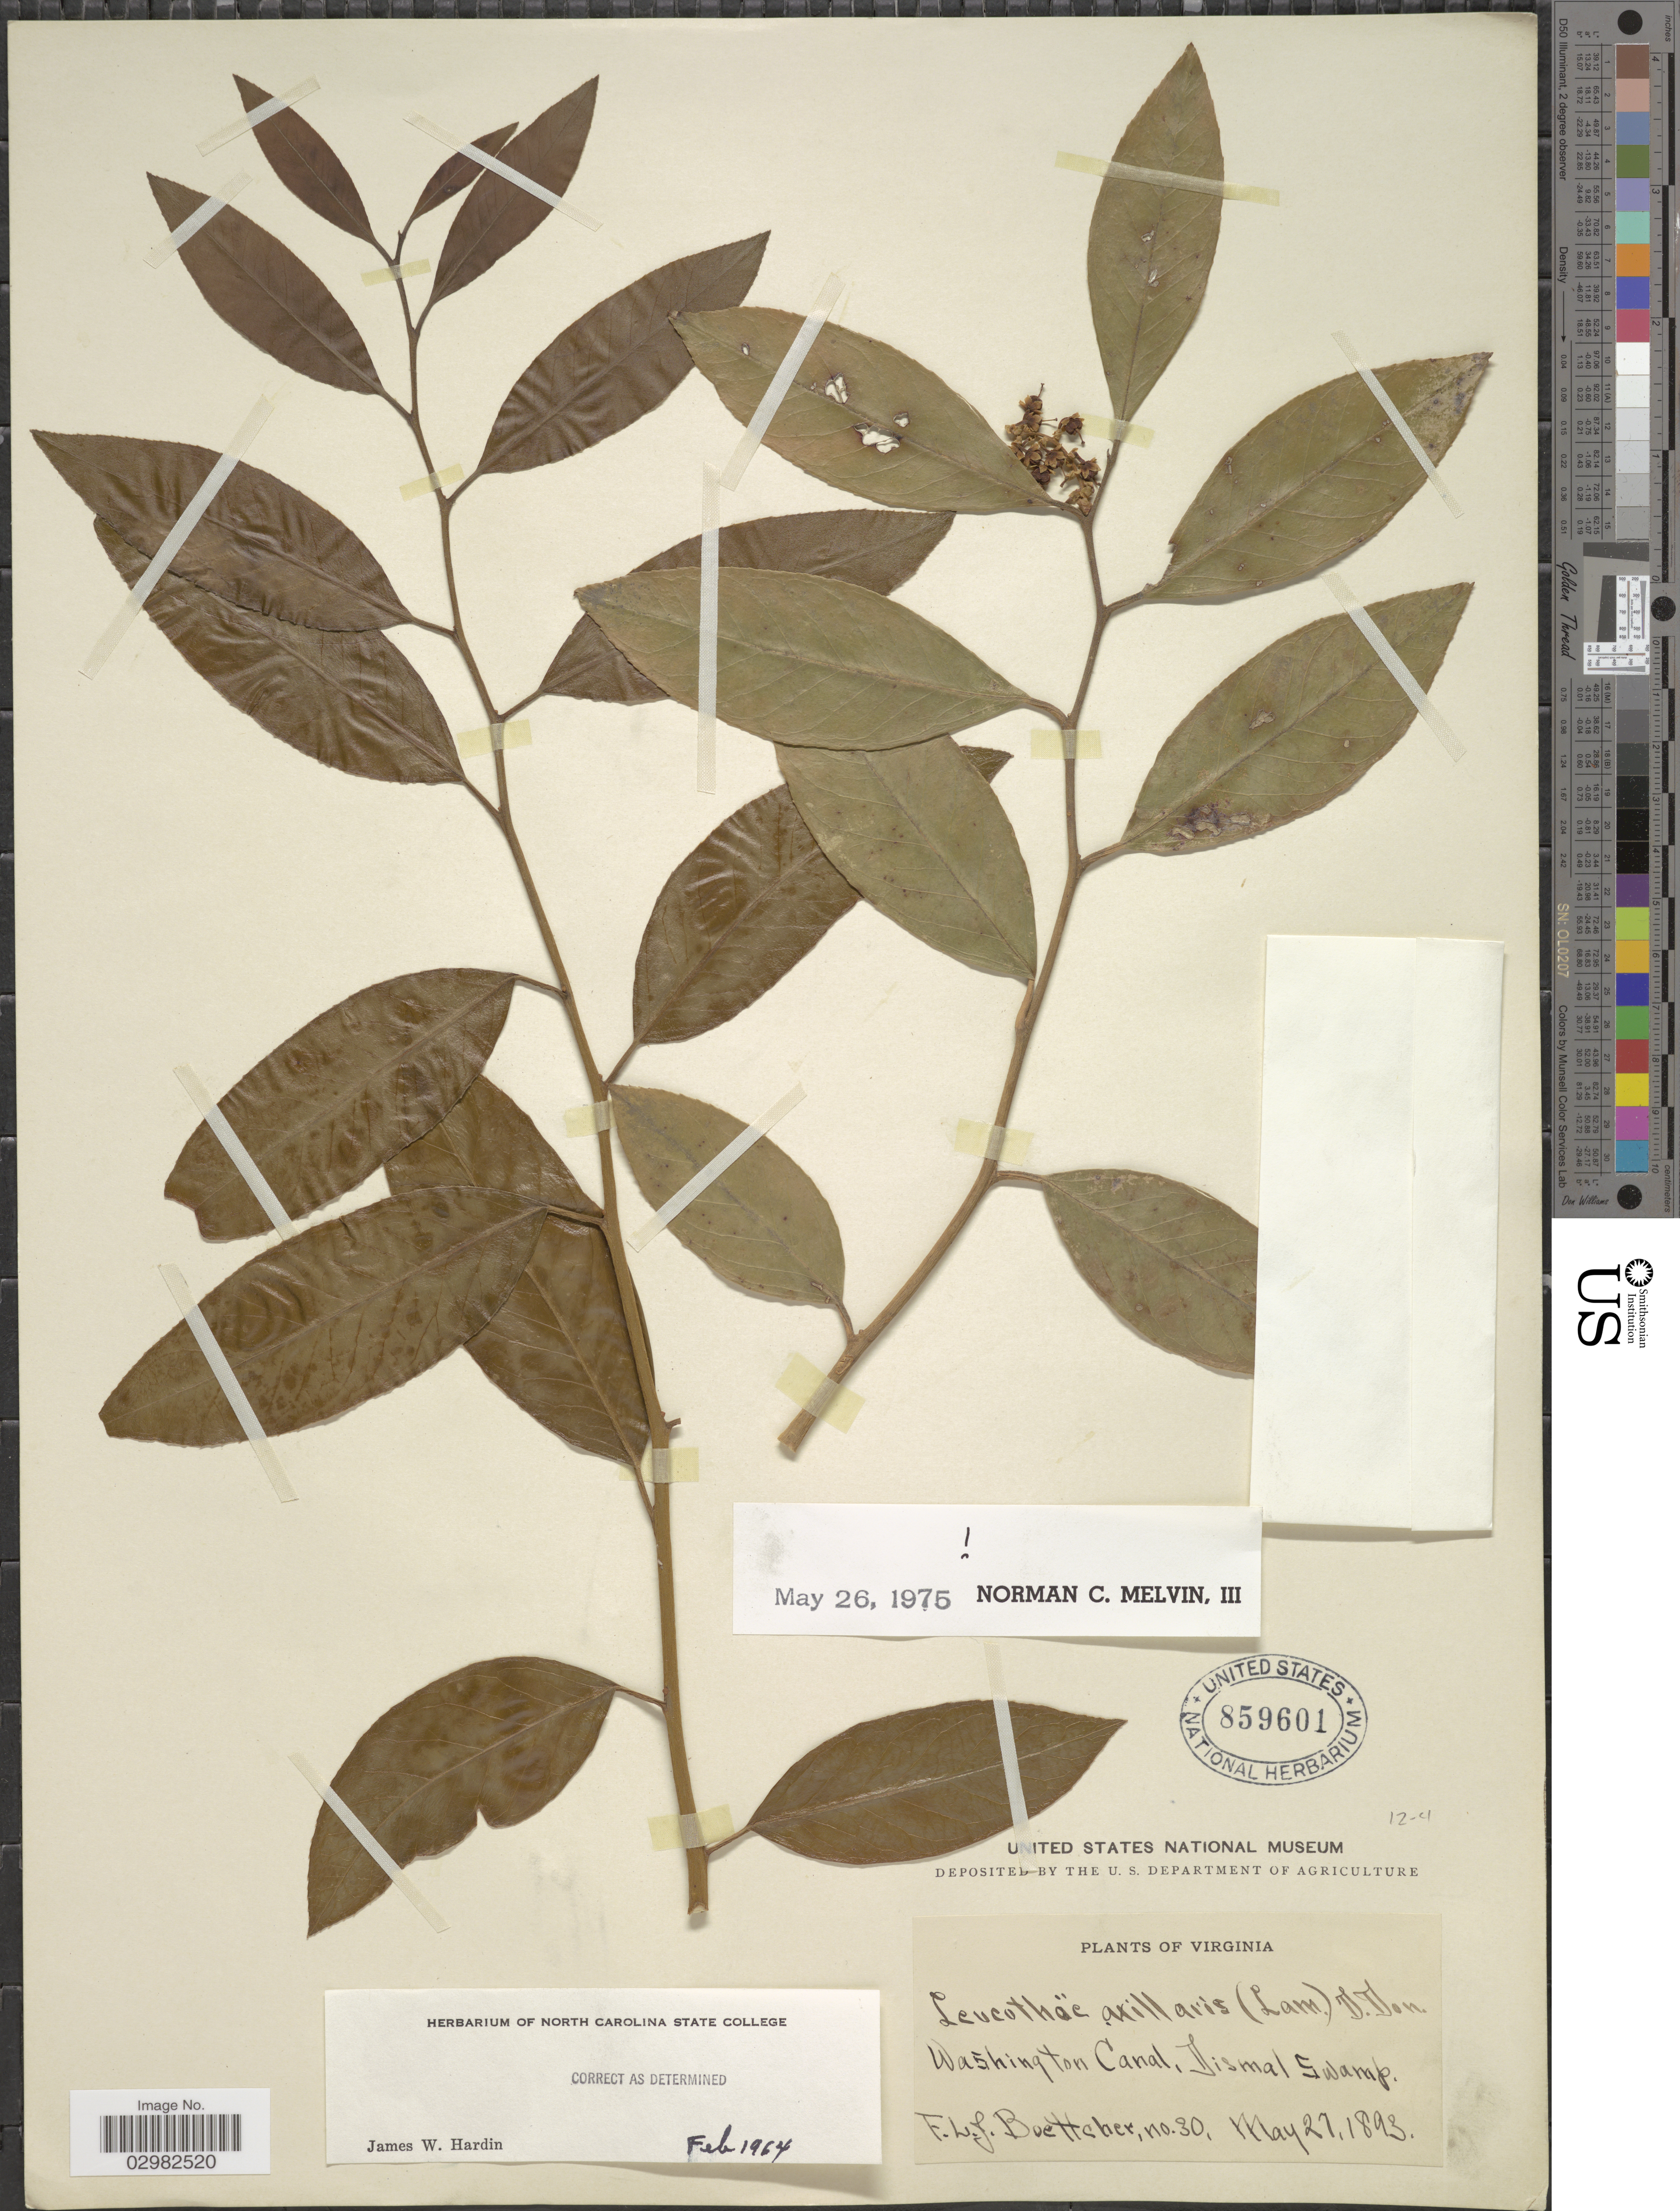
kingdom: Plantae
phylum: Tracheophyta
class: Magnoliopsida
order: Ericales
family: Ericaceae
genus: Leucothoe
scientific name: Leucothoë axillaris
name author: (Lam.) D. Don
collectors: F. Boettcher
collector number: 30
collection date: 1893-05-27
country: United States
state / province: Virginia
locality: Washington Canal, Dismal Swamp.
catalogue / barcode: US 859601